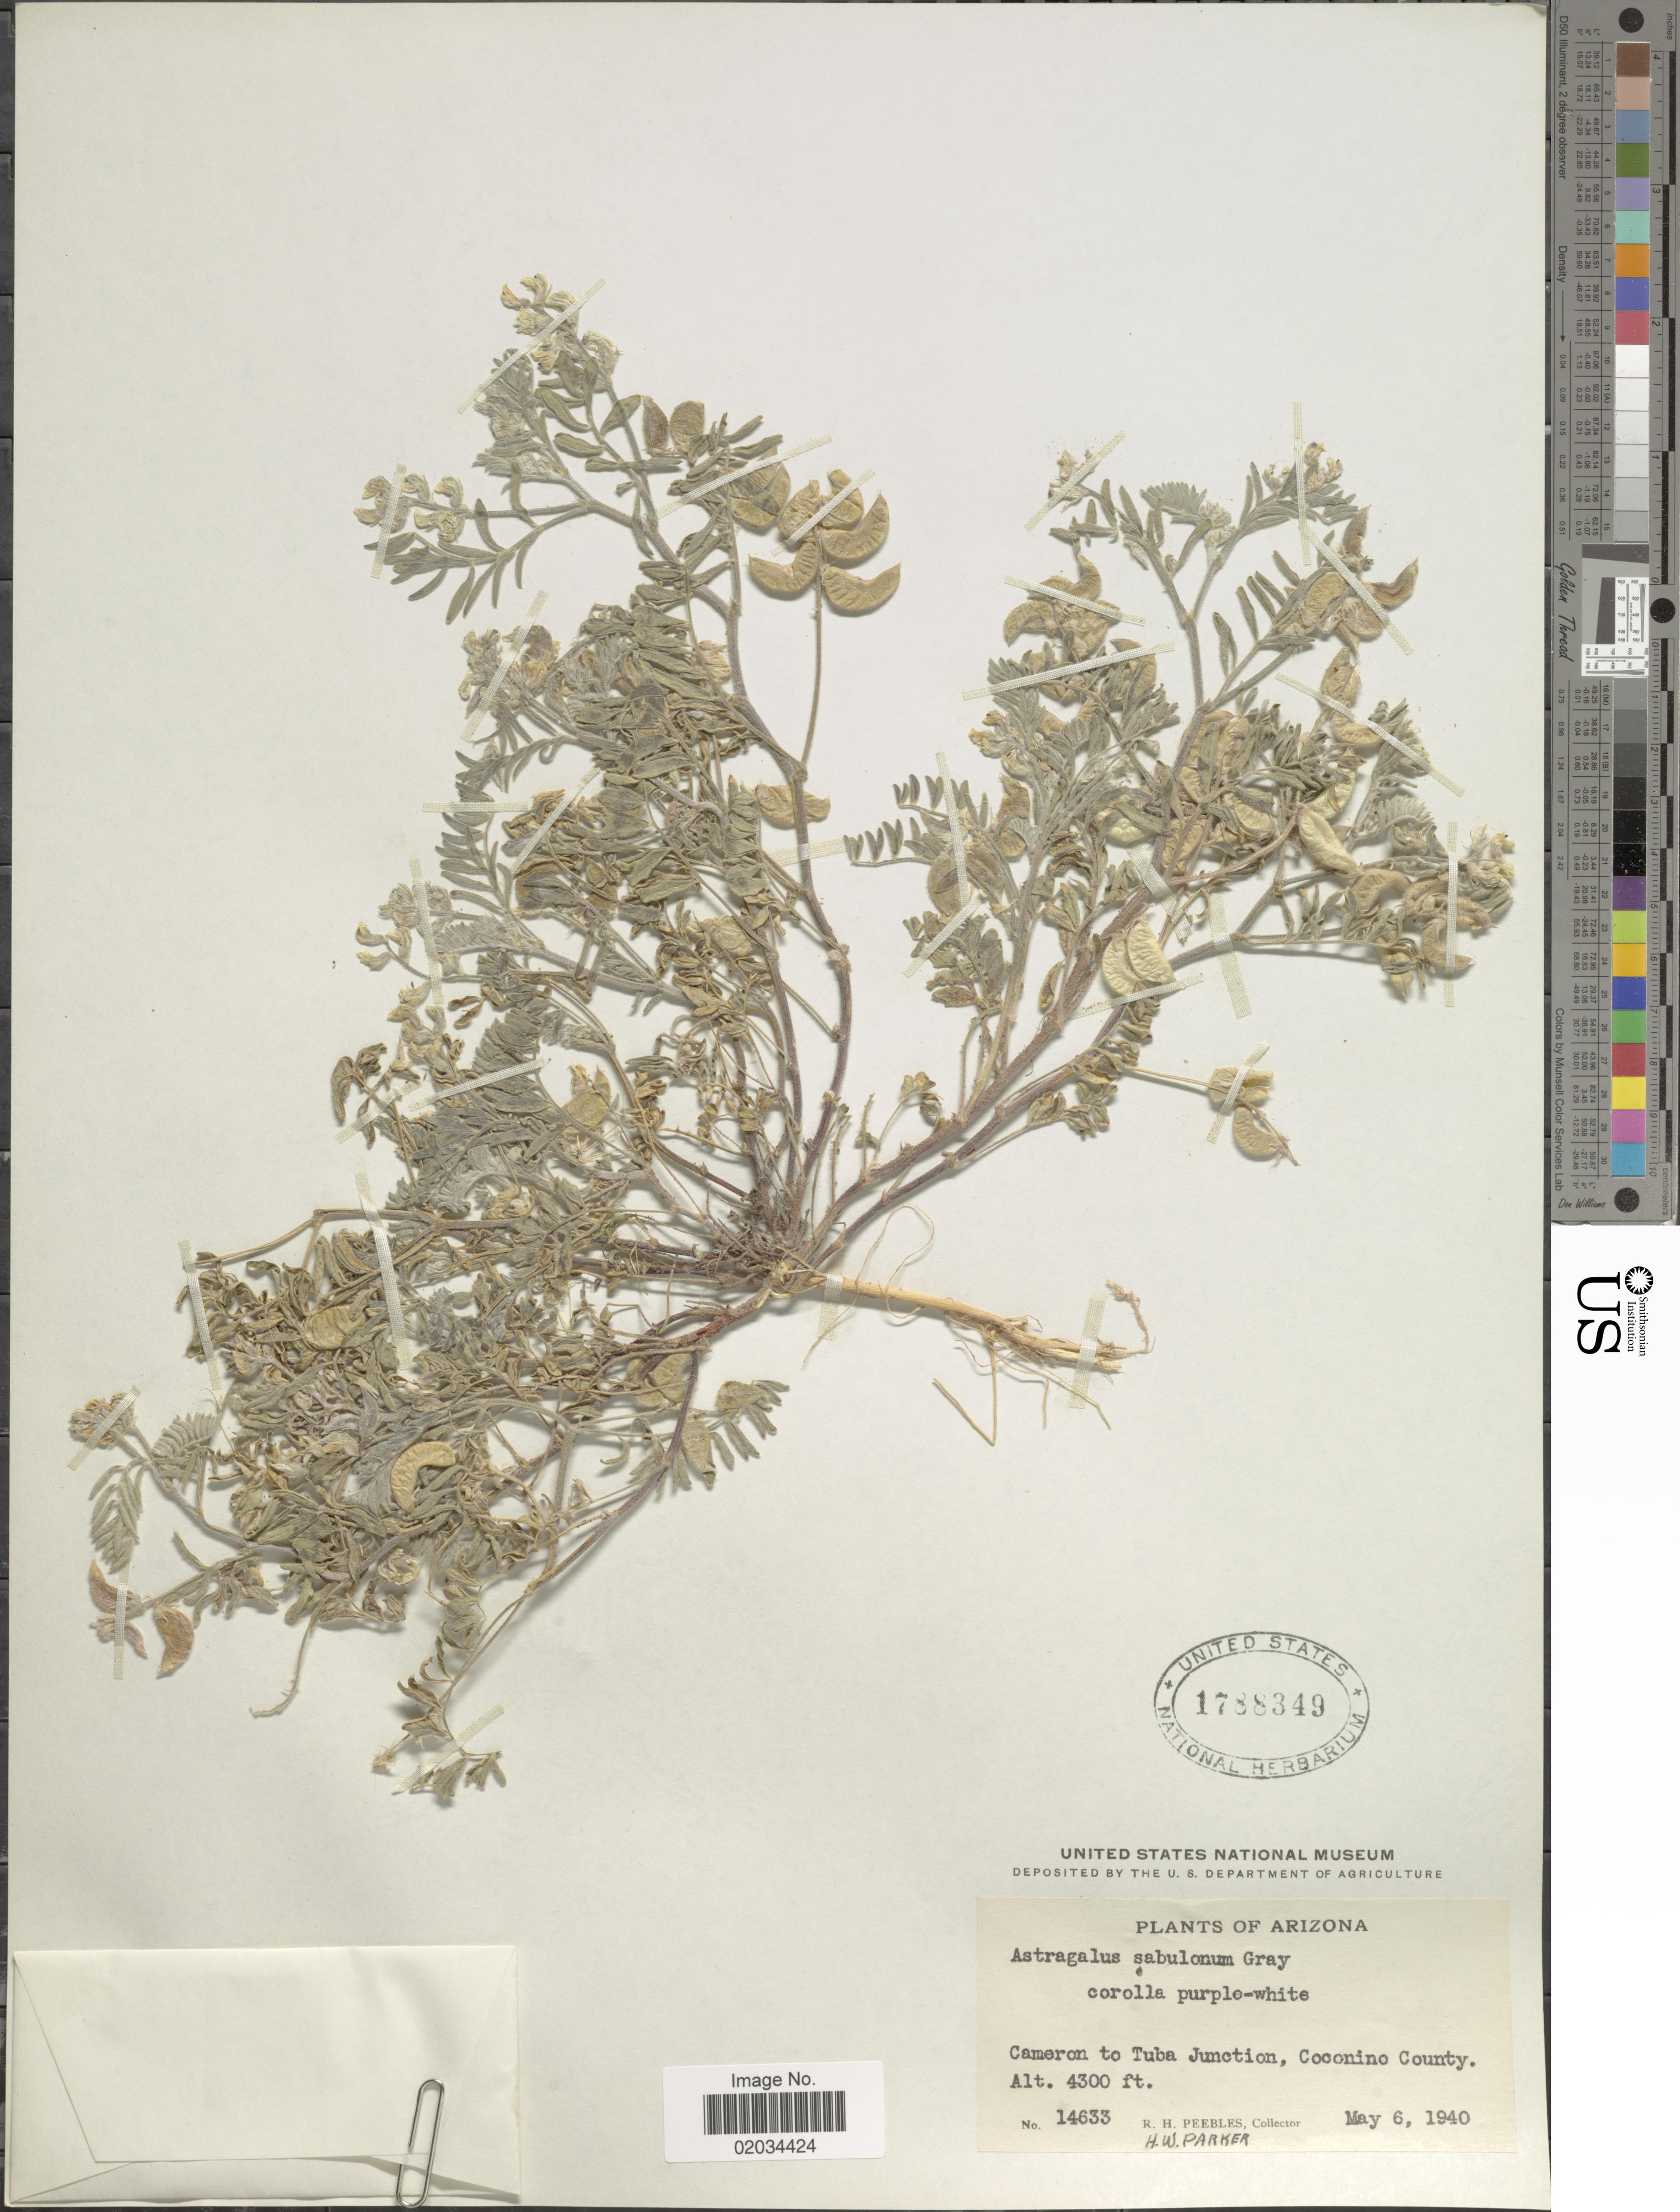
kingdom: Plantae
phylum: Tracheophyta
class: Magnoliopsida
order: Fabales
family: Fabaceae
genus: Astragalus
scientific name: Astragalus sabulonum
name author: A. Gray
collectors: R. H. Peebles & H. W. Parker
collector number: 14633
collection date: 1940-05-06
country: United States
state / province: Arizona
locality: Cameron to Tuba Junction, Coconino County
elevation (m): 1311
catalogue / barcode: US 1788349